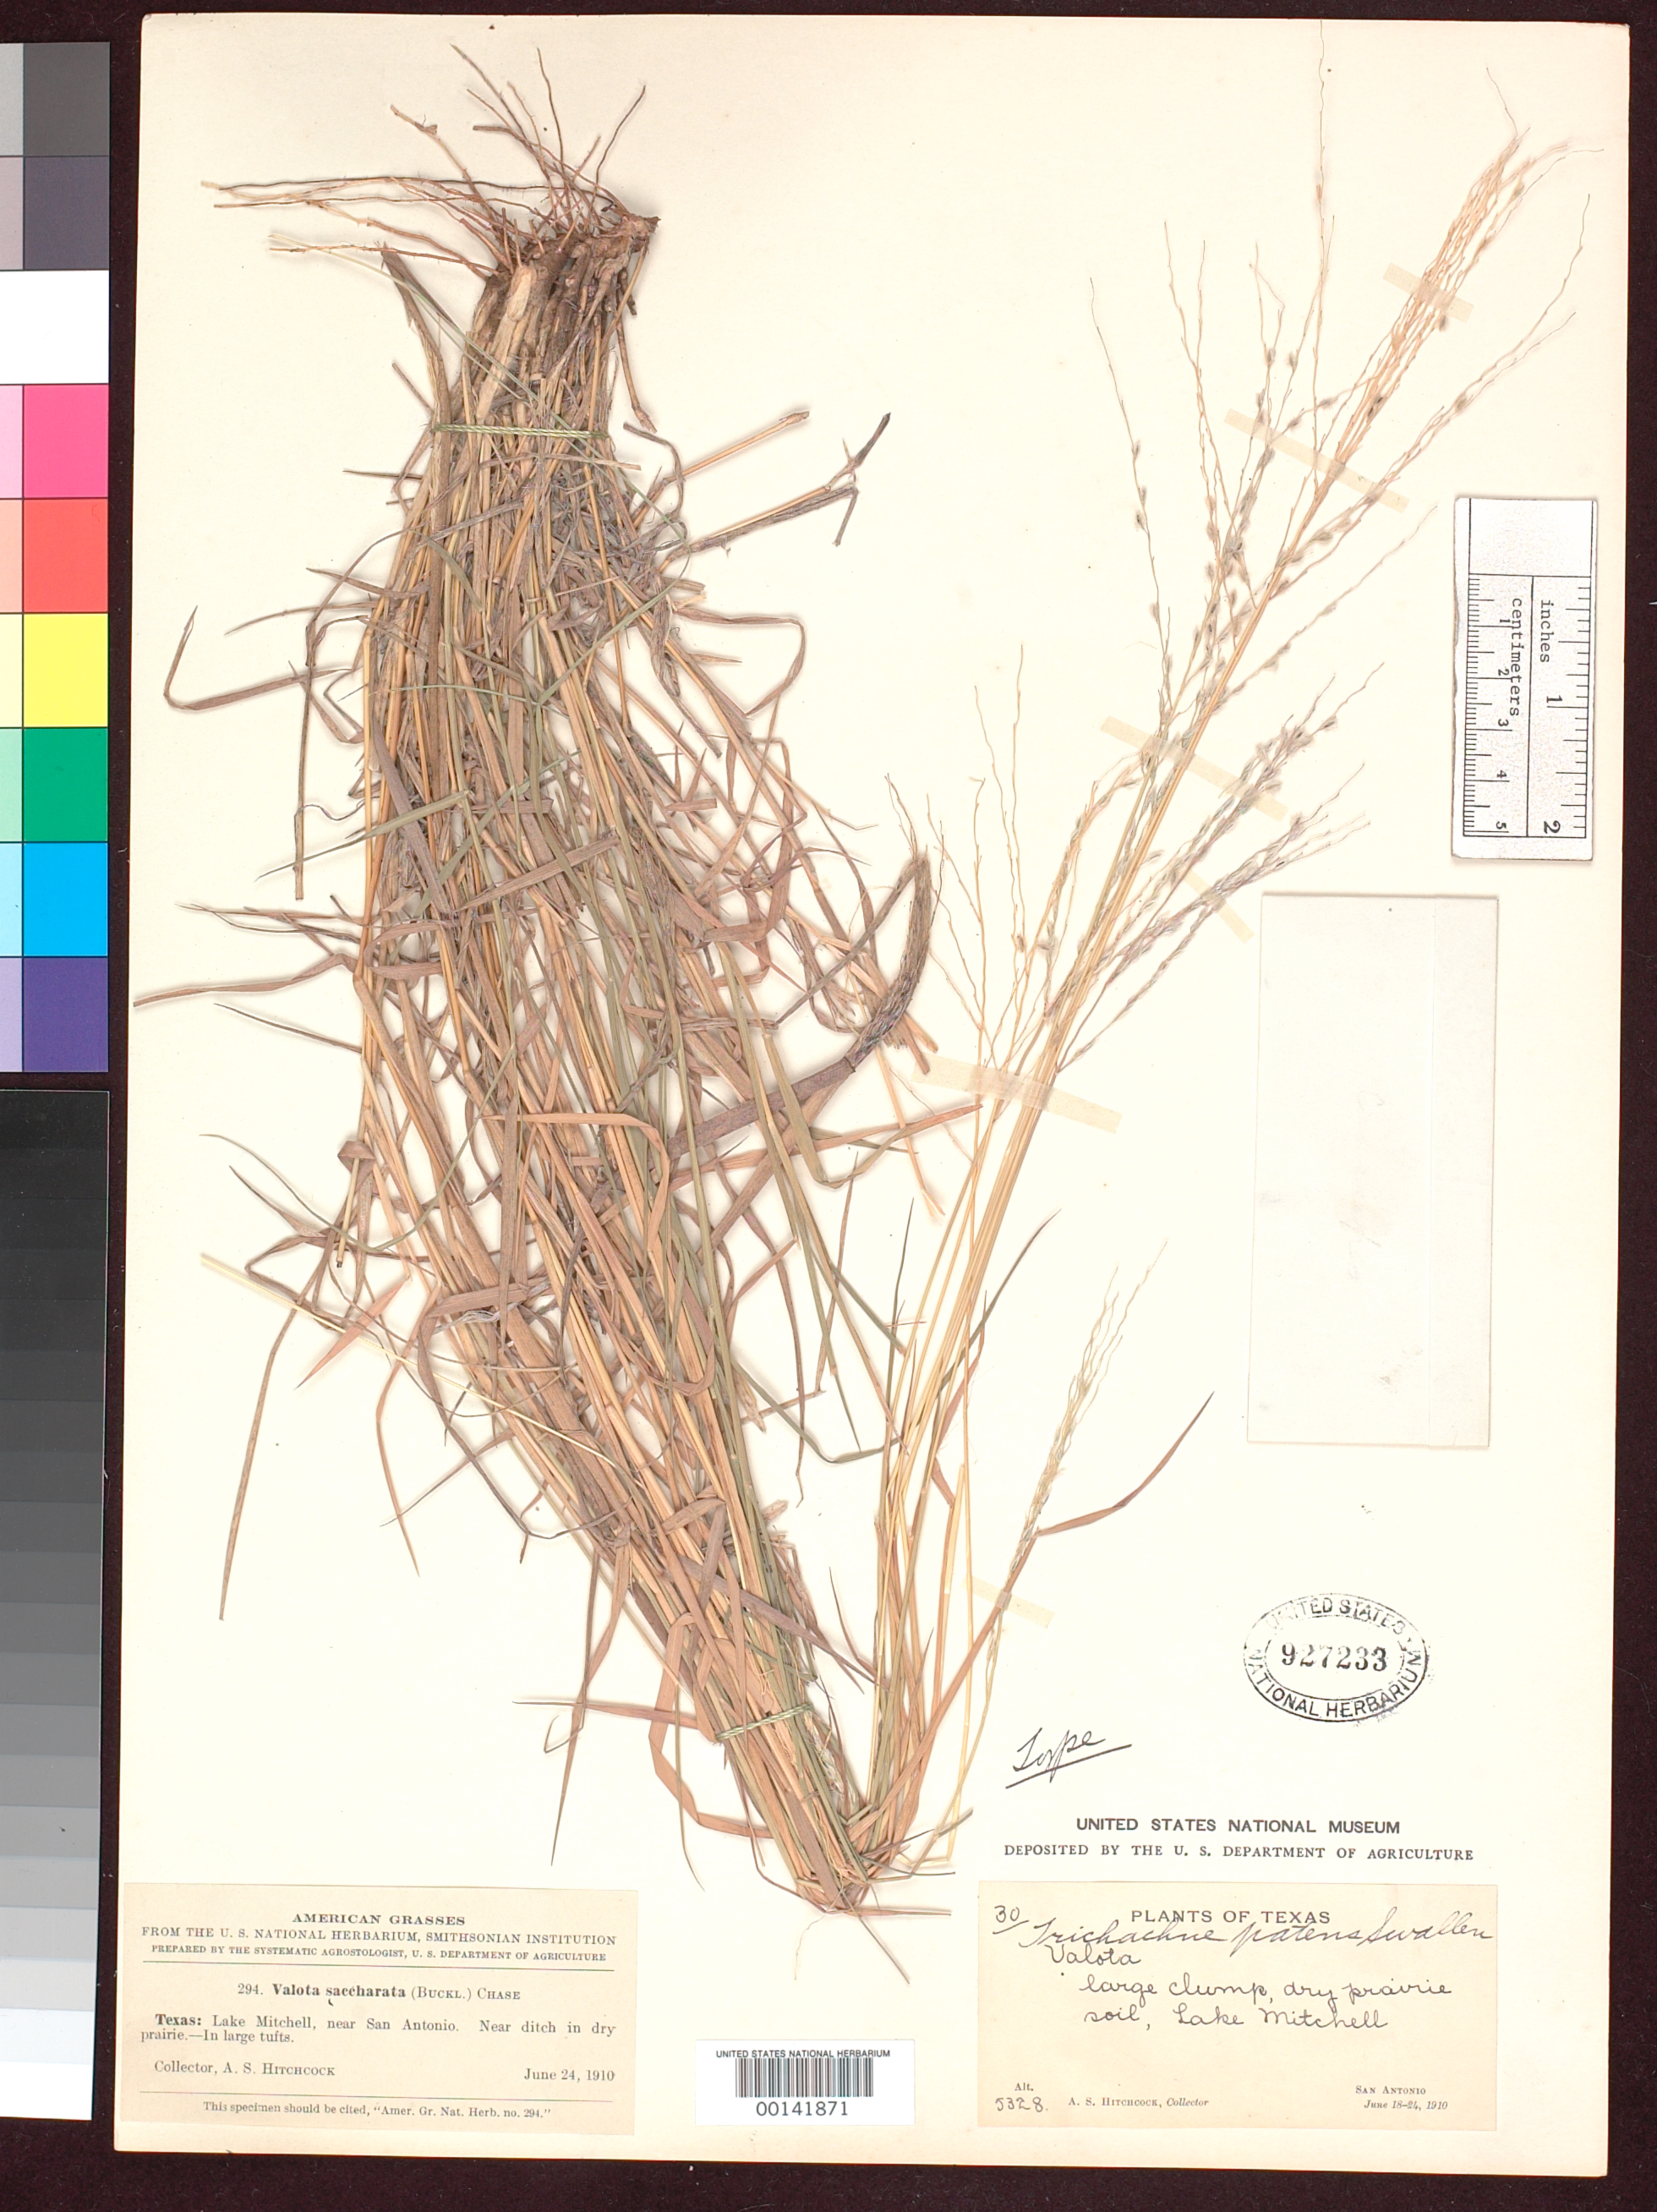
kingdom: Plantae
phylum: Tracheophyta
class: Liliopsida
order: Poales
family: Poaceae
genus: Trichachne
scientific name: Trichachne patens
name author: Swallen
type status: Isotype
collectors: A. S. Hitchcock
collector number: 5328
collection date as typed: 24 Jun 1910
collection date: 1910-06-24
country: United States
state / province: Texas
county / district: Bexar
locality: Lake Mitchell, near San Antonio.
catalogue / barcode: US 927233